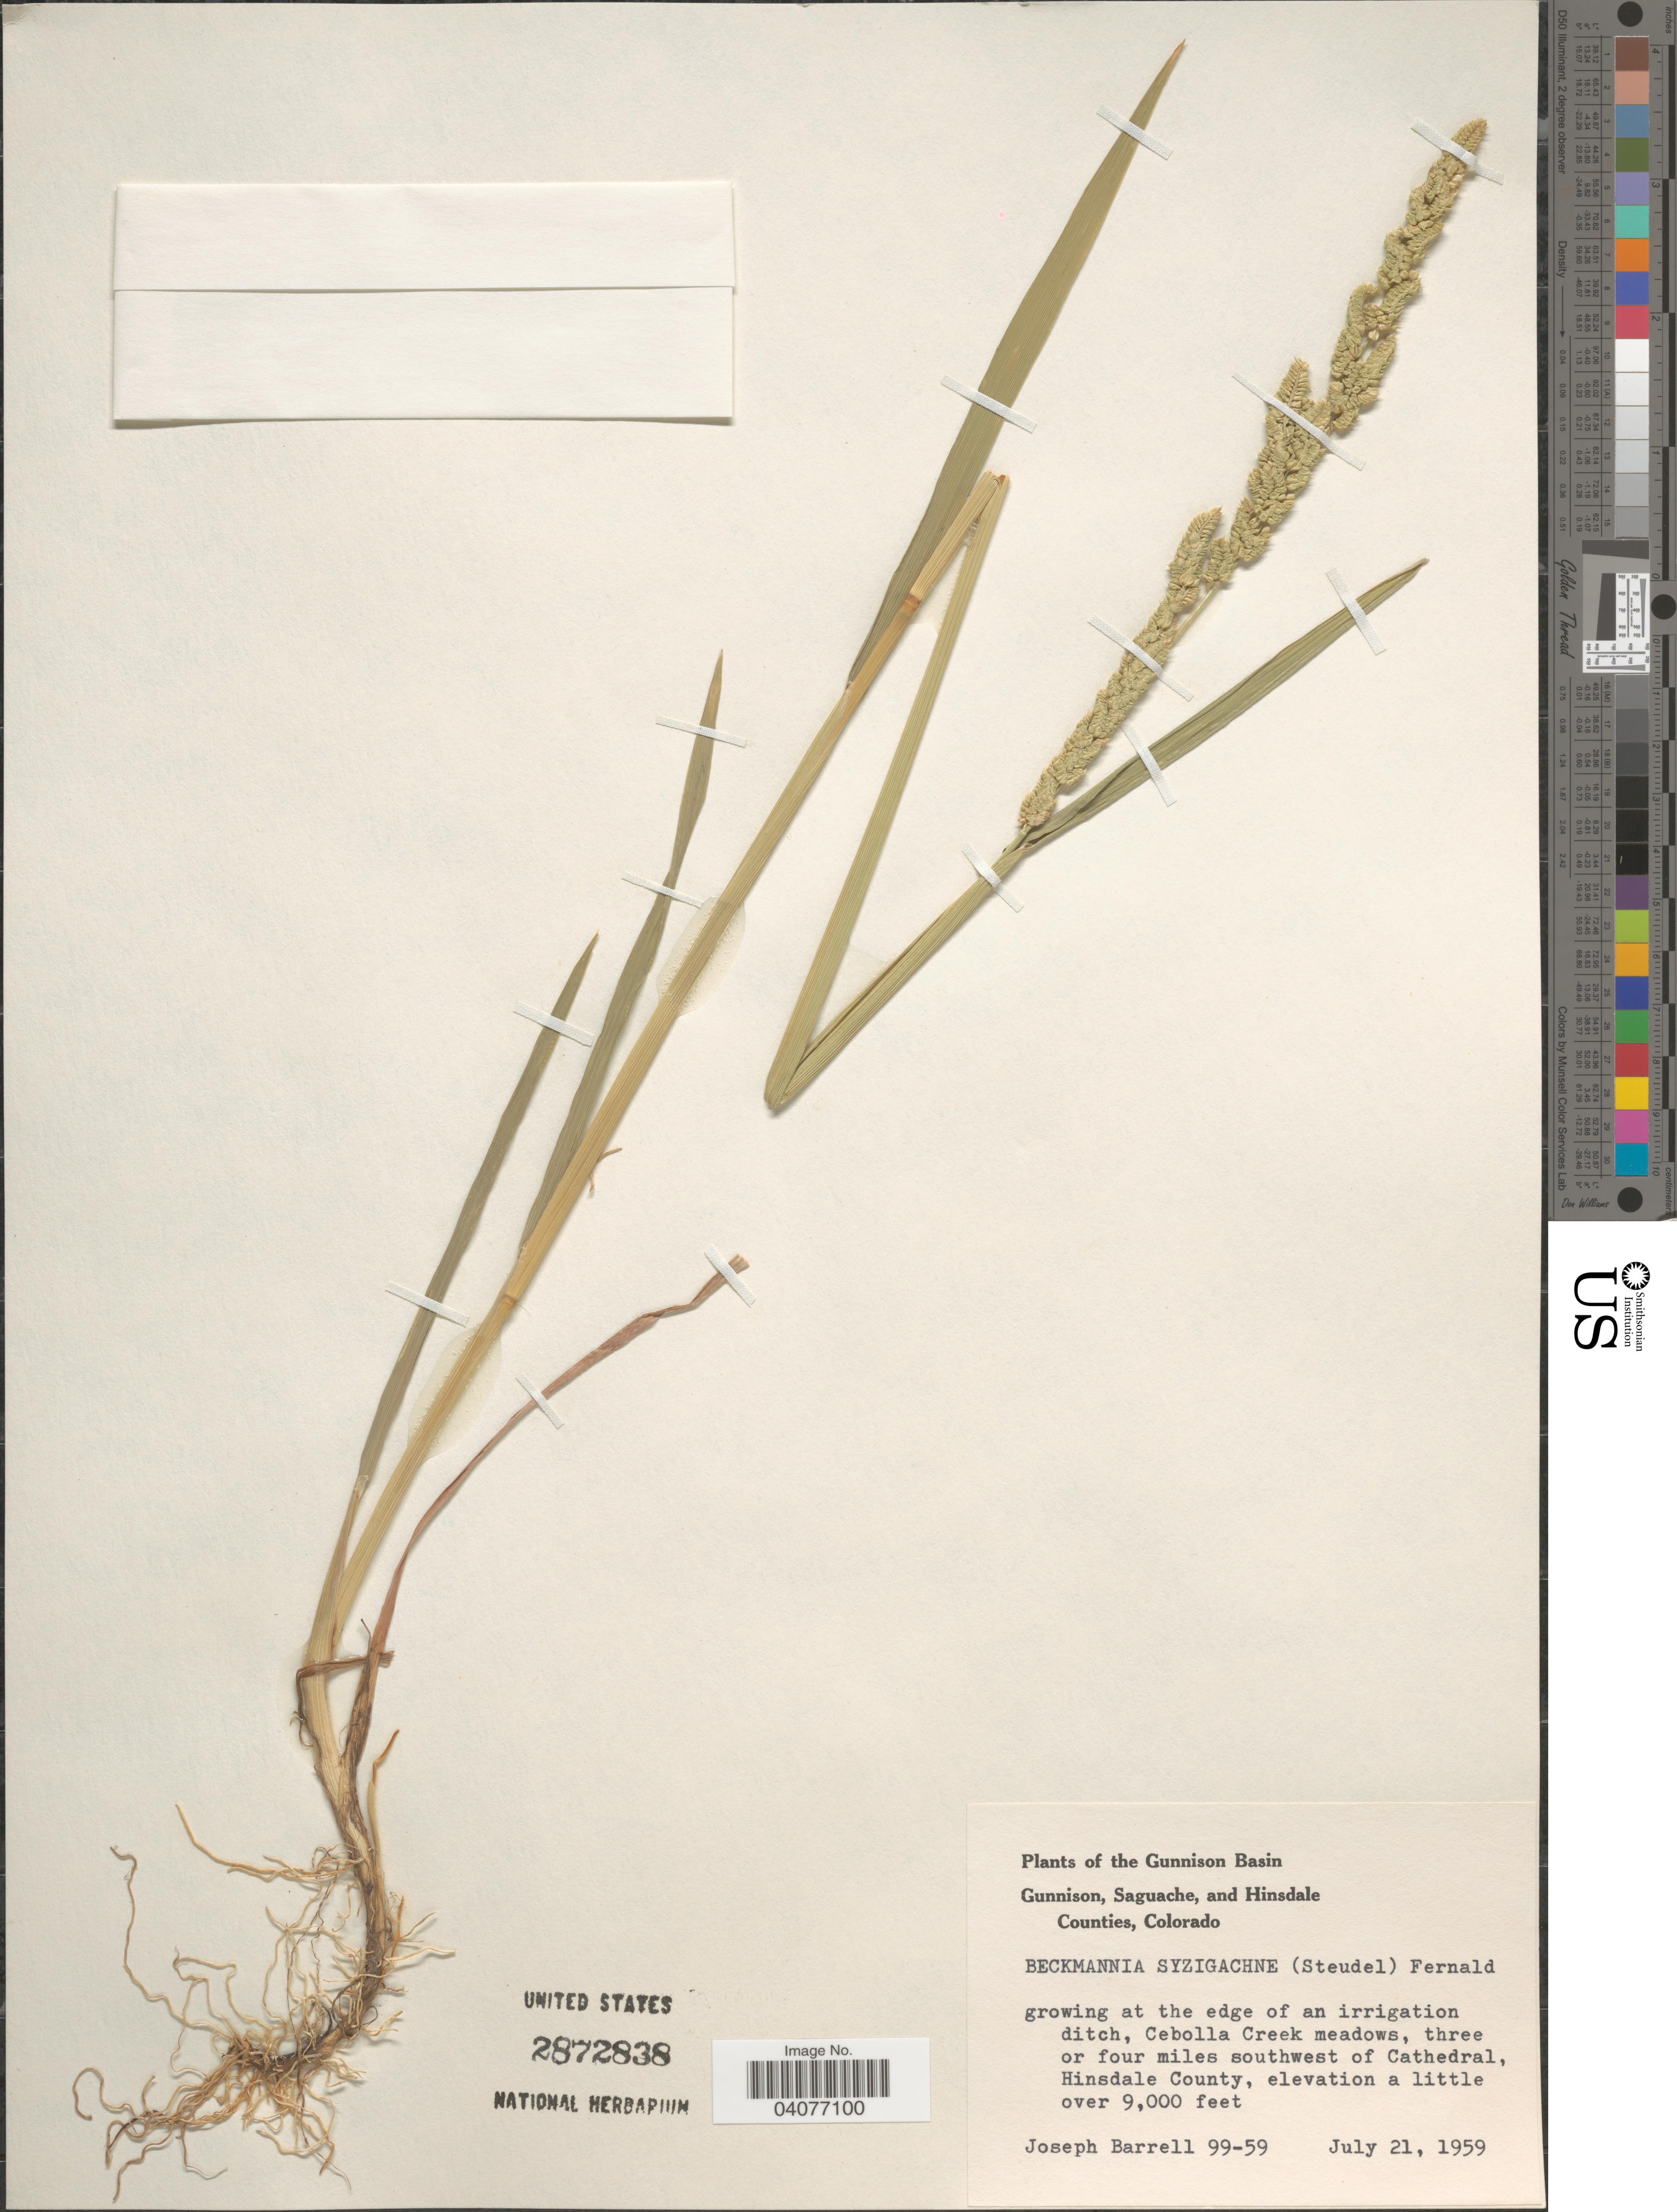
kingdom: Plantae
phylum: Tracheophyta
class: Liliopsida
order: Poales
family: Poaceae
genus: Beckmannia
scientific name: Beckmannia syzigachne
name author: (Steud.) Fernald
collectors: J. Barrell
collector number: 99-59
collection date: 1959-07-21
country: United States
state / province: Colorado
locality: The Gunnison Basin. Cebolla Creek meadows, three or four miles southwest of Cathedral, Hinsdale County.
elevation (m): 2743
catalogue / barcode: US 2872838